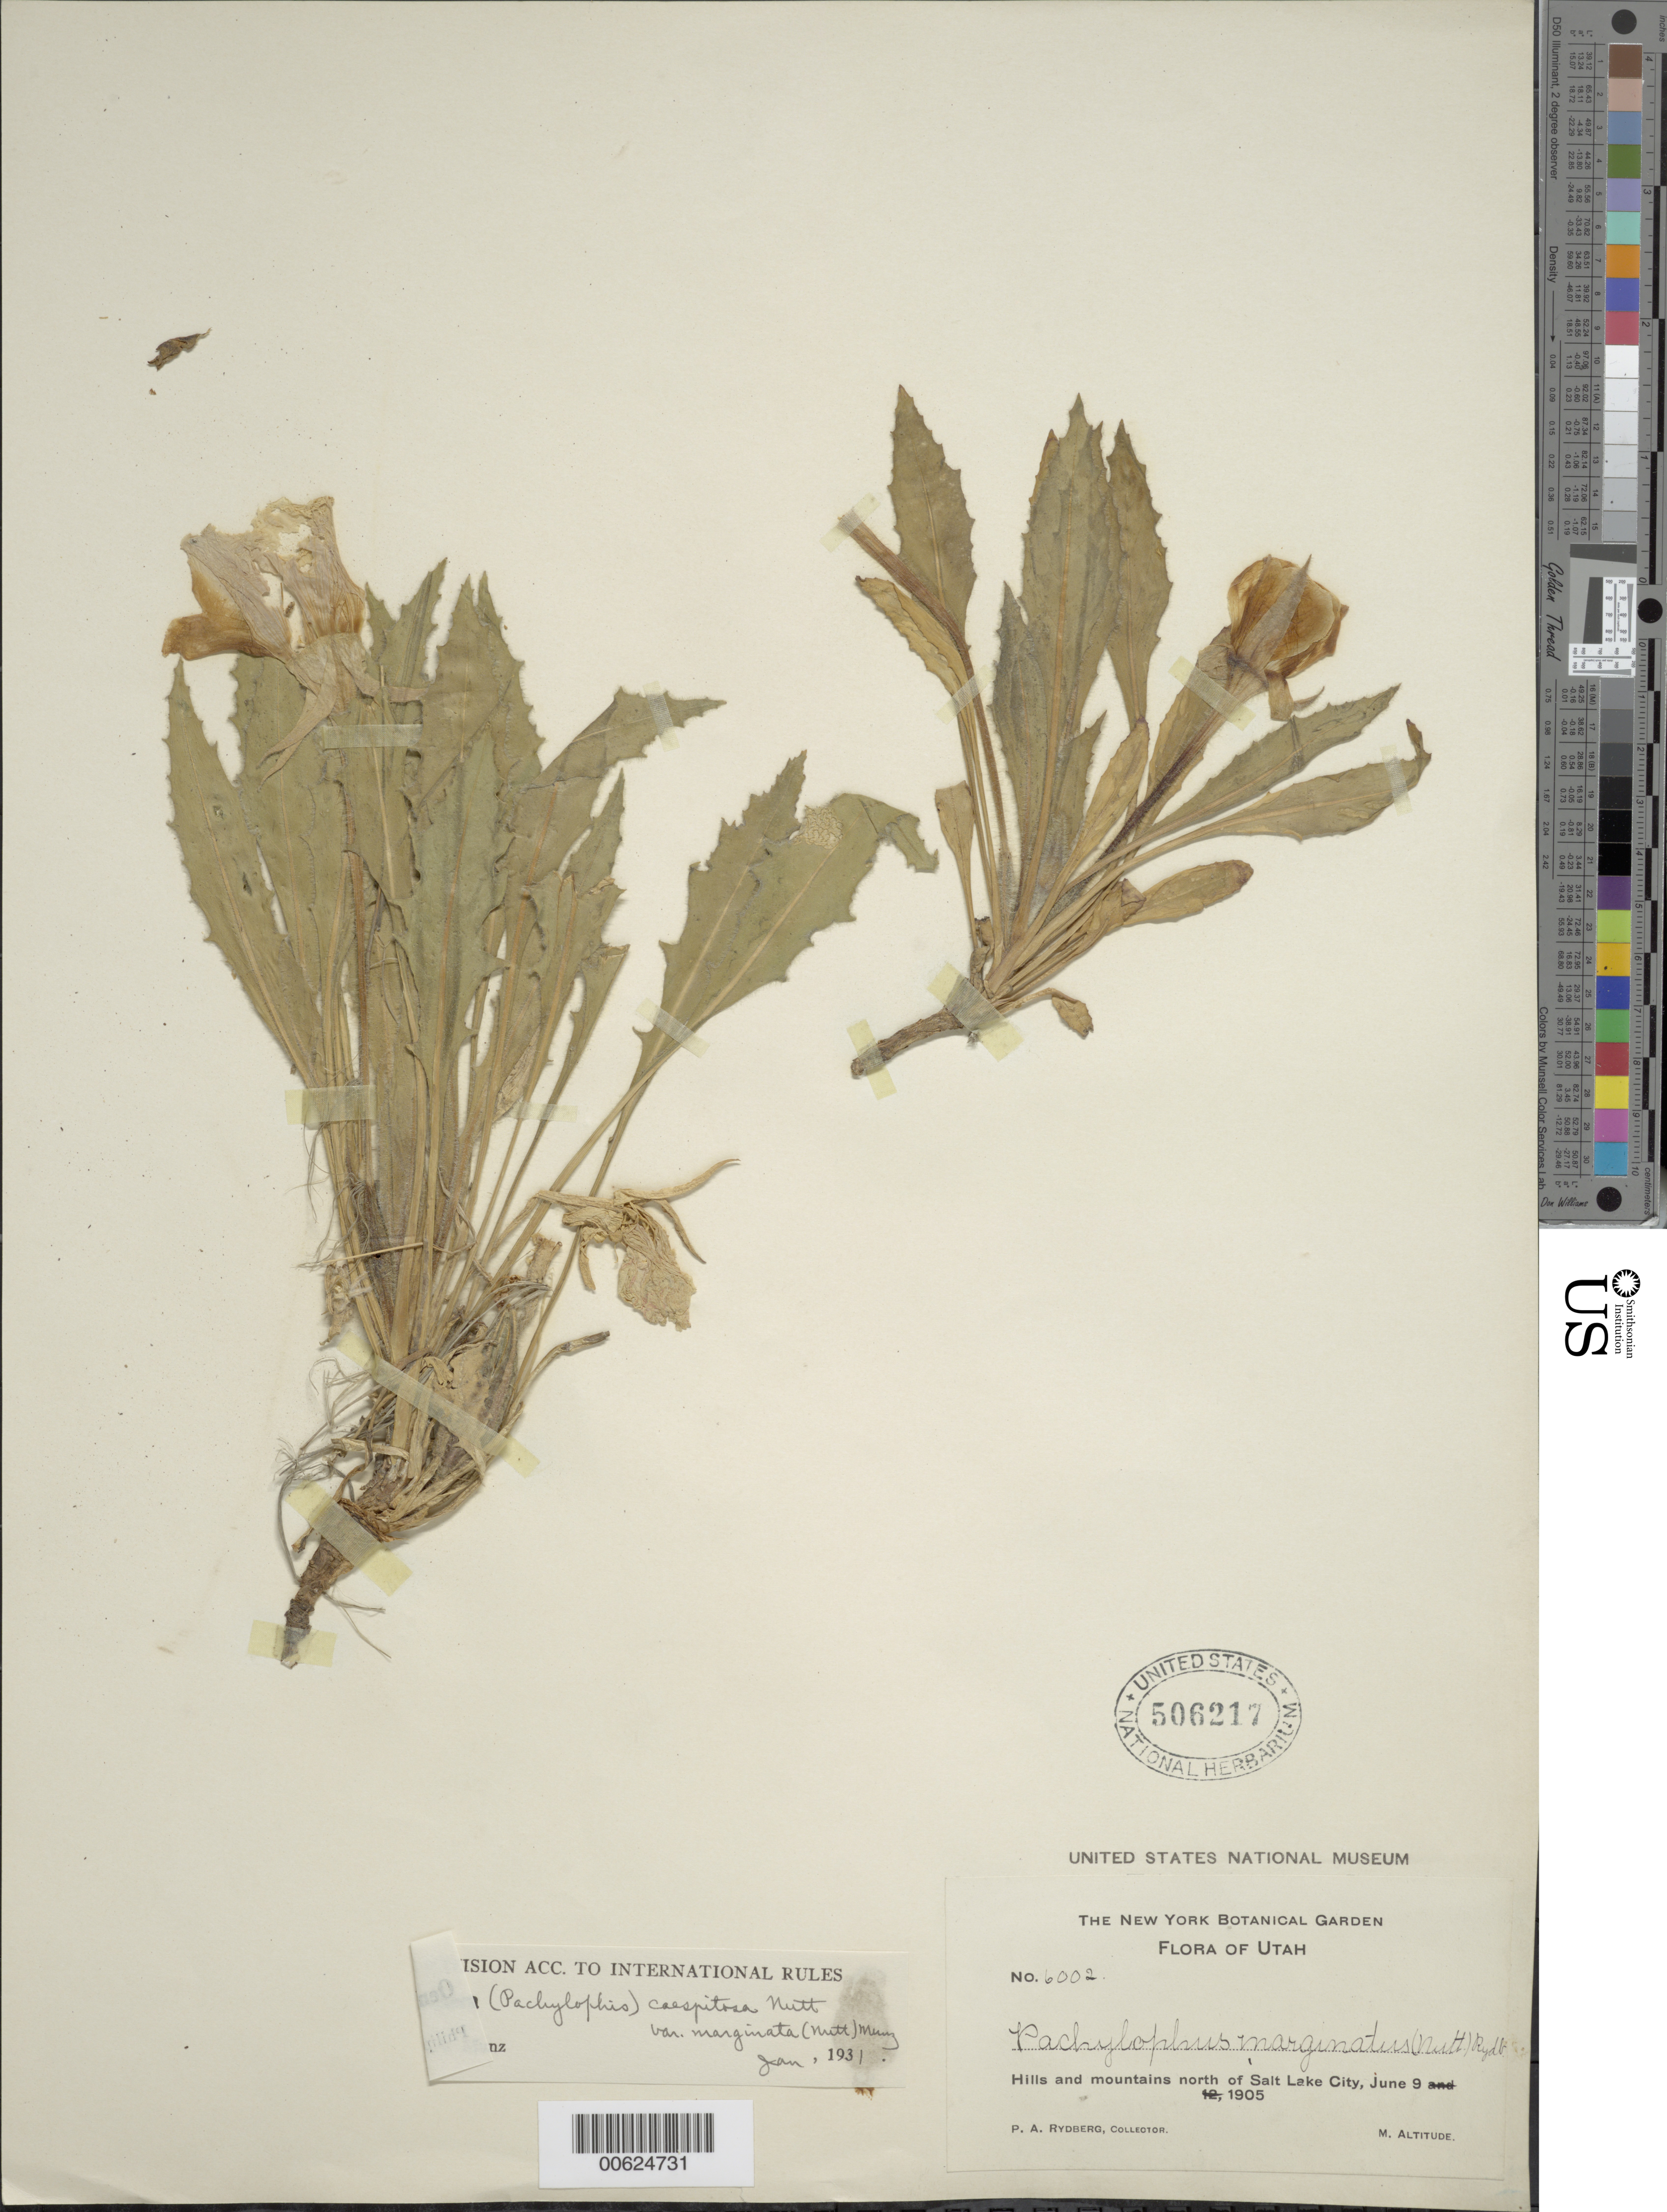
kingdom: Plantae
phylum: Tracheophyta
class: Magnoliopsida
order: Myrtales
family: Onagraceae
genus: Oenothera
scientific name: Oenothera cespitosa subsp. marginata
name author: (Nutt. ex Hook. & Arn.) Munz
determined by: Munz, Philip A.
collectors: P. A. Rydberg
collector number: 6002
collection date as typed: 09 Jun 1905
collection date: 1905-06-09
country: United States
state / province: Utah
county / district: Salt Lake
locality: N of Salt Lake City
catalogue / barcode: US 506217